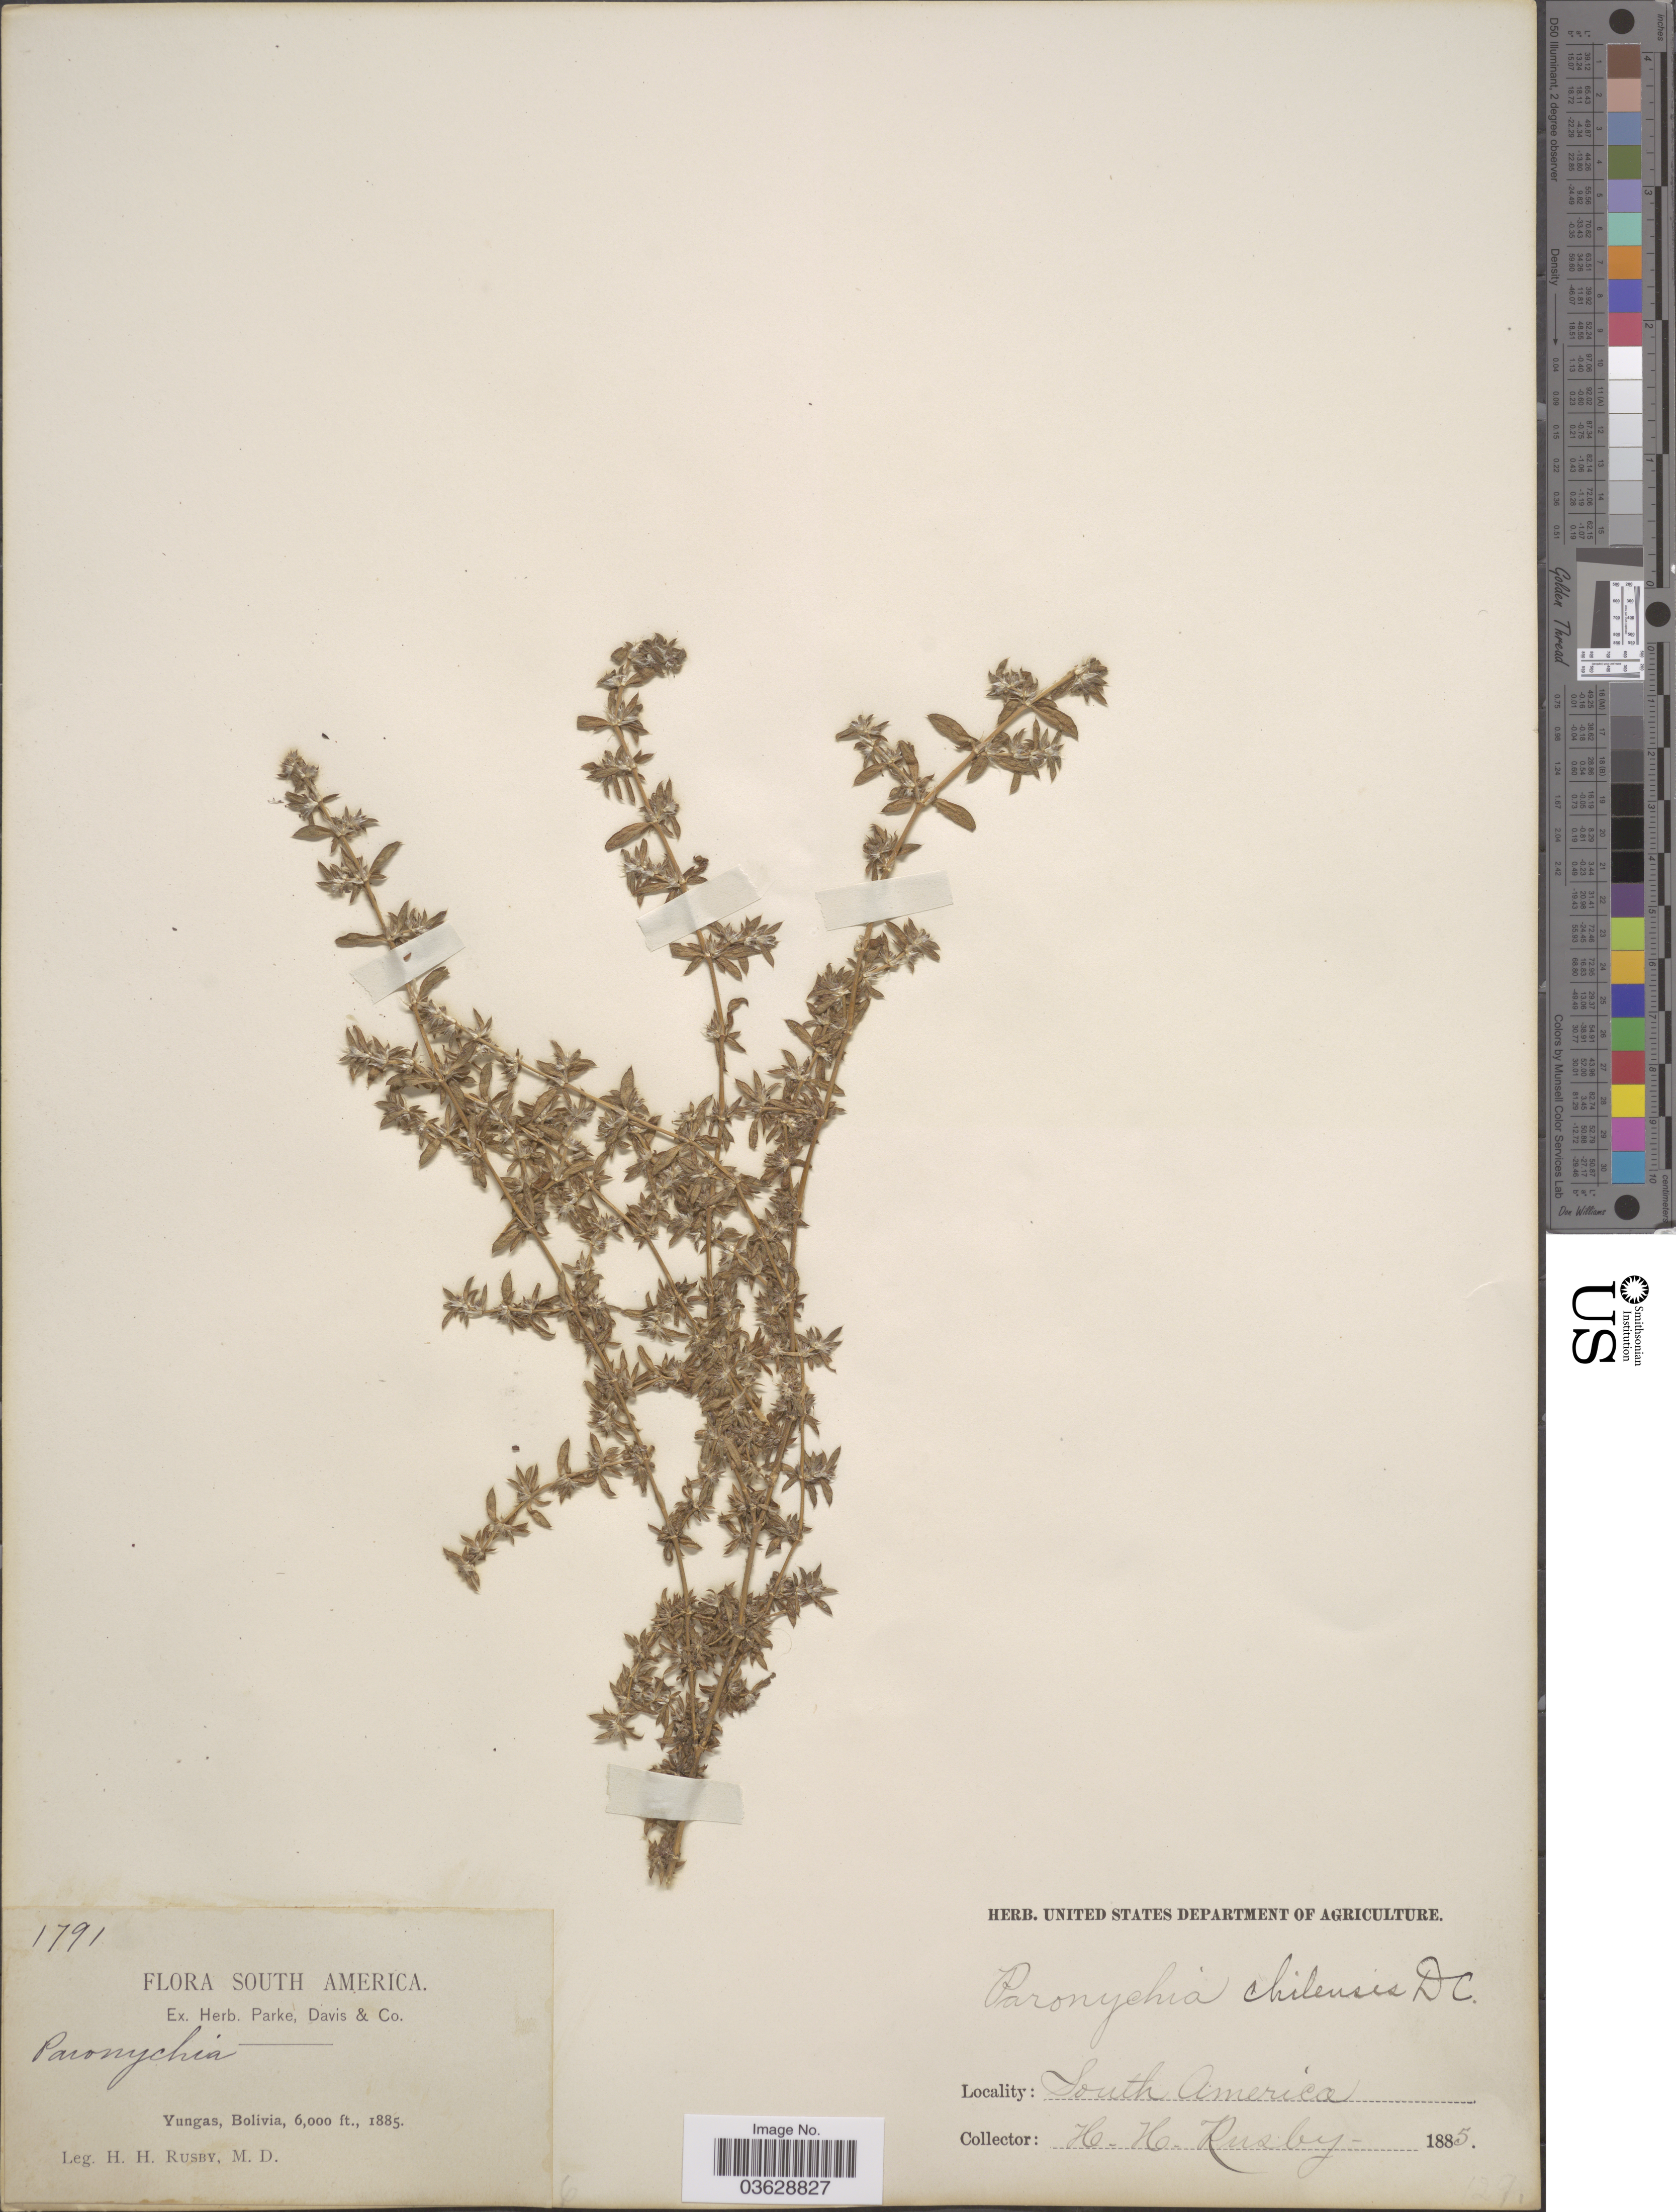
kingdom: Plantae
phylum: Tracheophyta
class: Magnoliopsida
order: Caryophyllales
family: Caryophyllaceae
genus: Paronychia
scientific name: Paronychia communis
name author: Cambess.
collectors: H. H. Rusby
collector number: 1791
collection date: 1885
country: Bolivia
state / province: La Paz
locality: Yungas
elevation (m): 1829